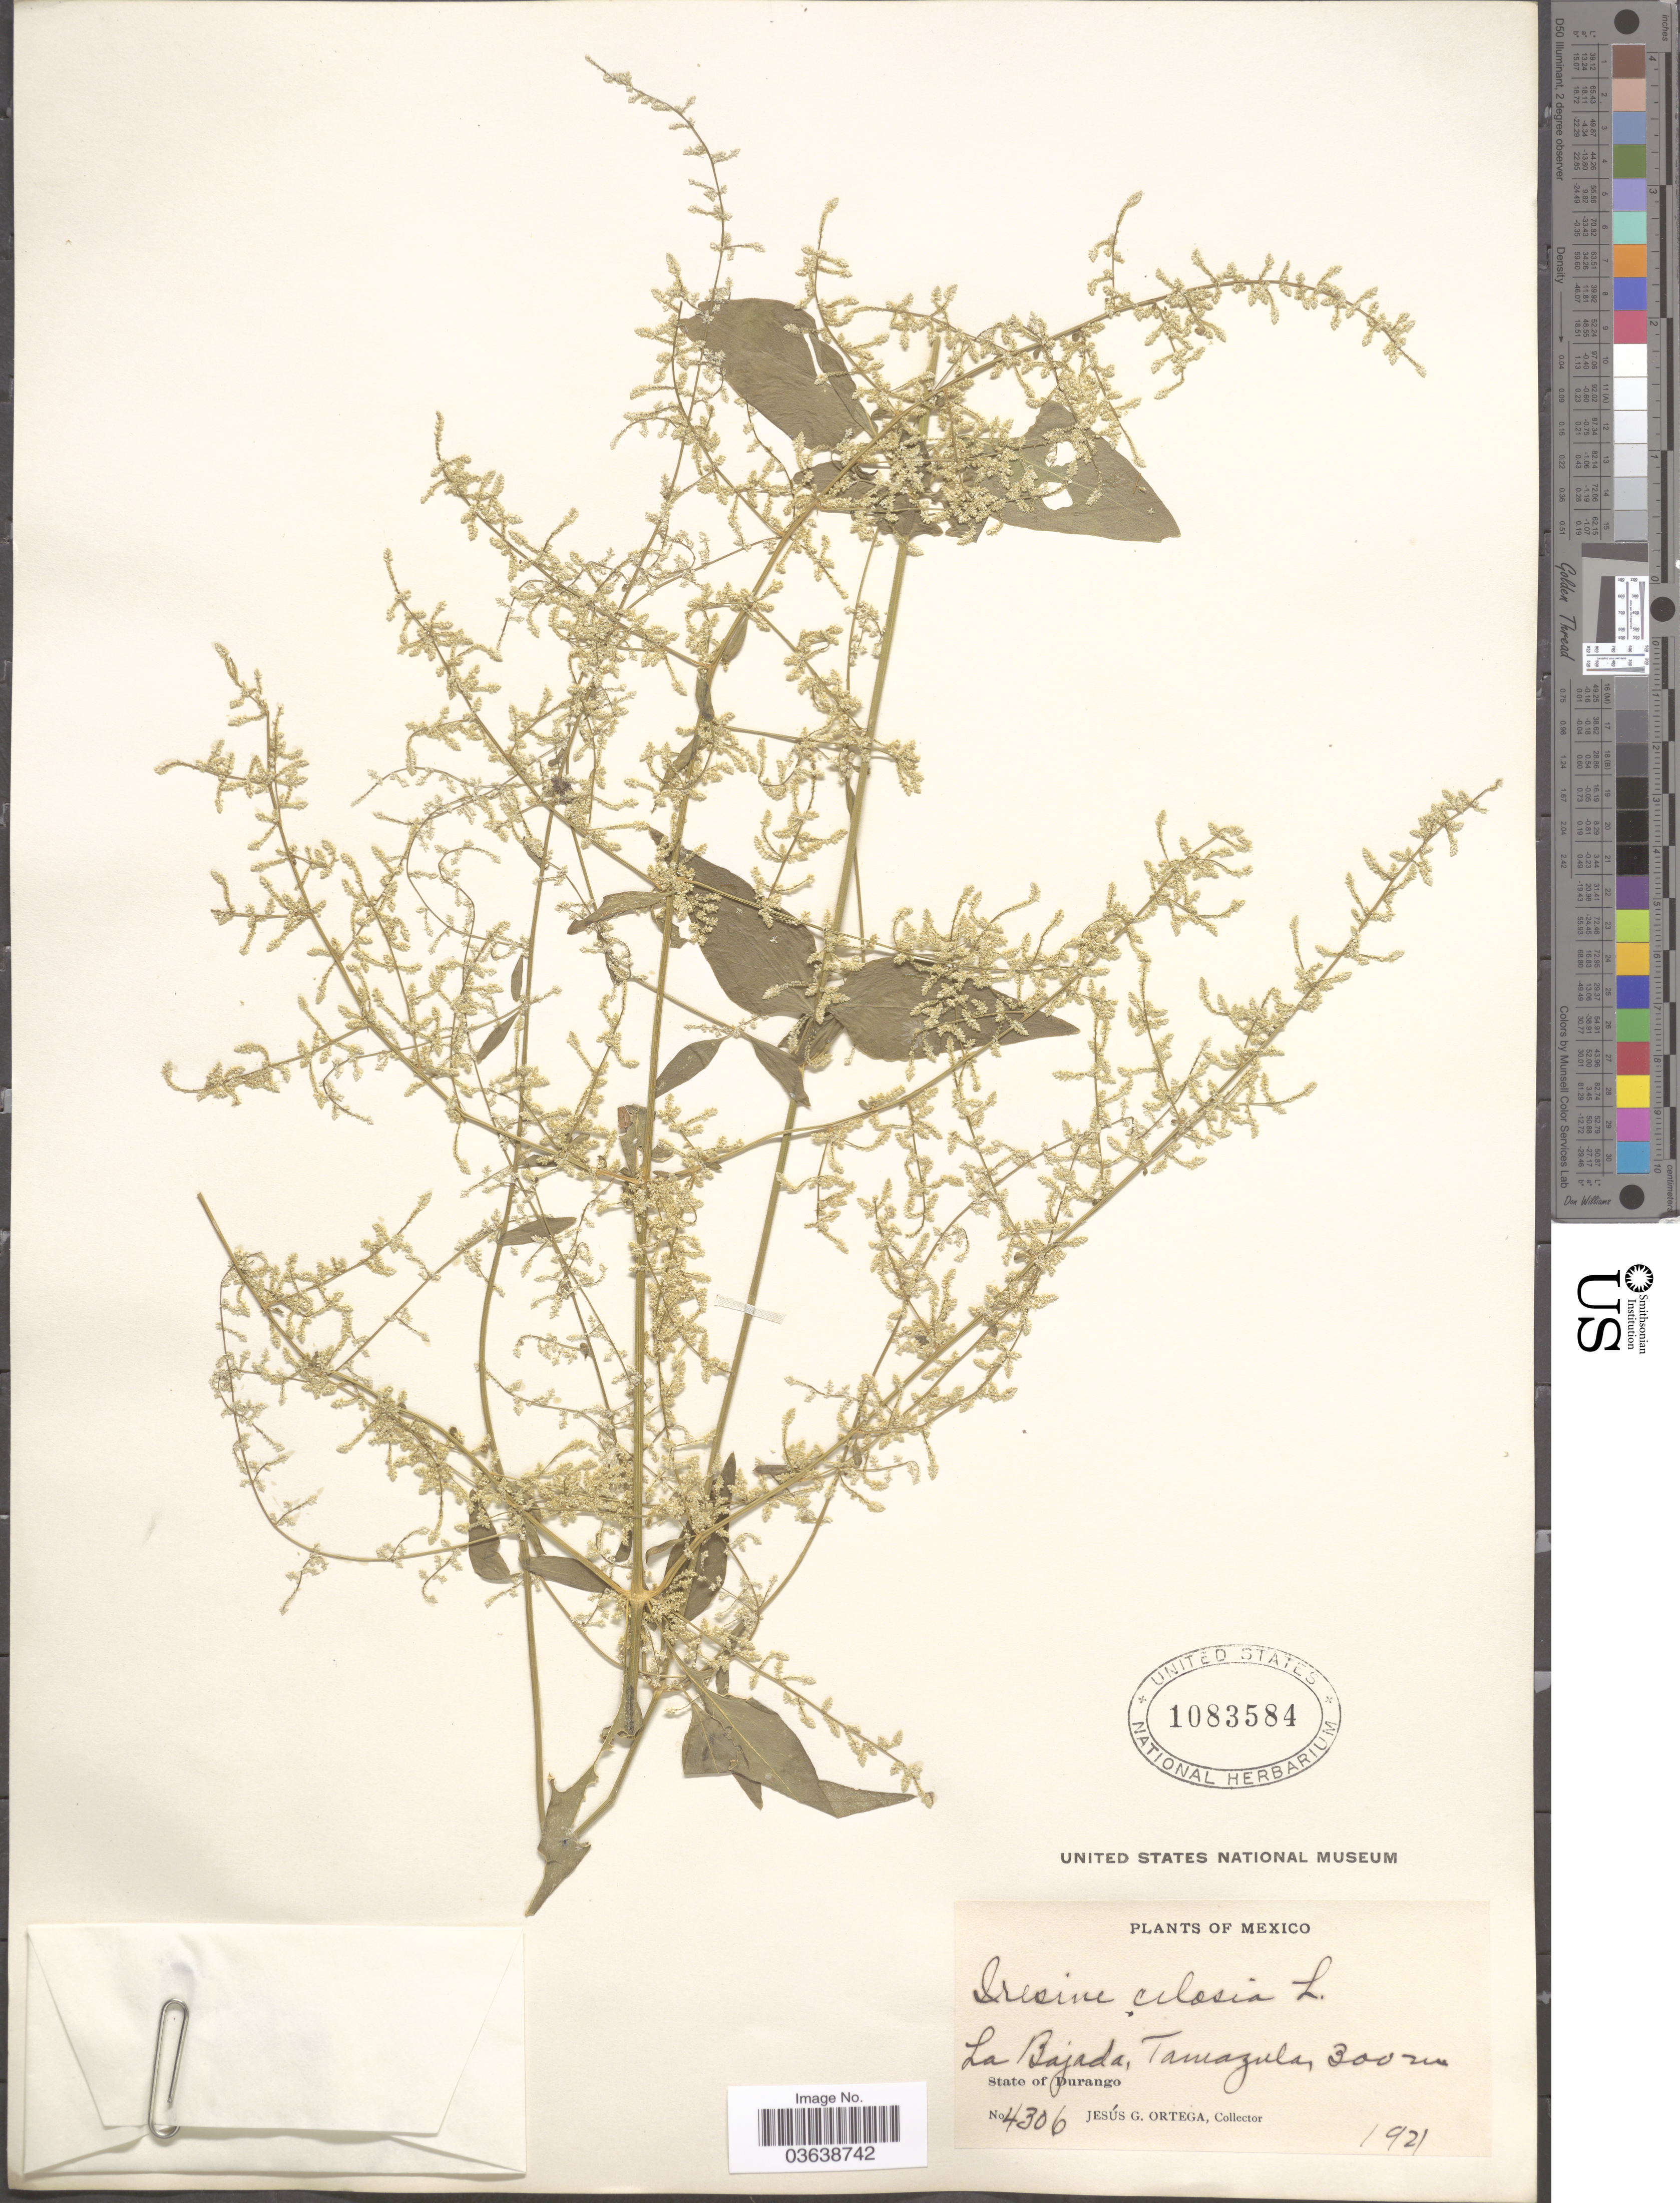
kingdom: Plantae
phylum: Tracheophyta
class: Magnoliopsida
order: Caryophyllales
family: Amaranthaceae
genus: Iresine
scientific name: Iresine celosia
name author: L.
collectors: J. Ortega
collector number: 4306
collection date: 1921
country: Mexico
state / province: Durango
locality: La Bajada, Tamazula.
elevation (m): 300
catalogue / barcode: US 1083584